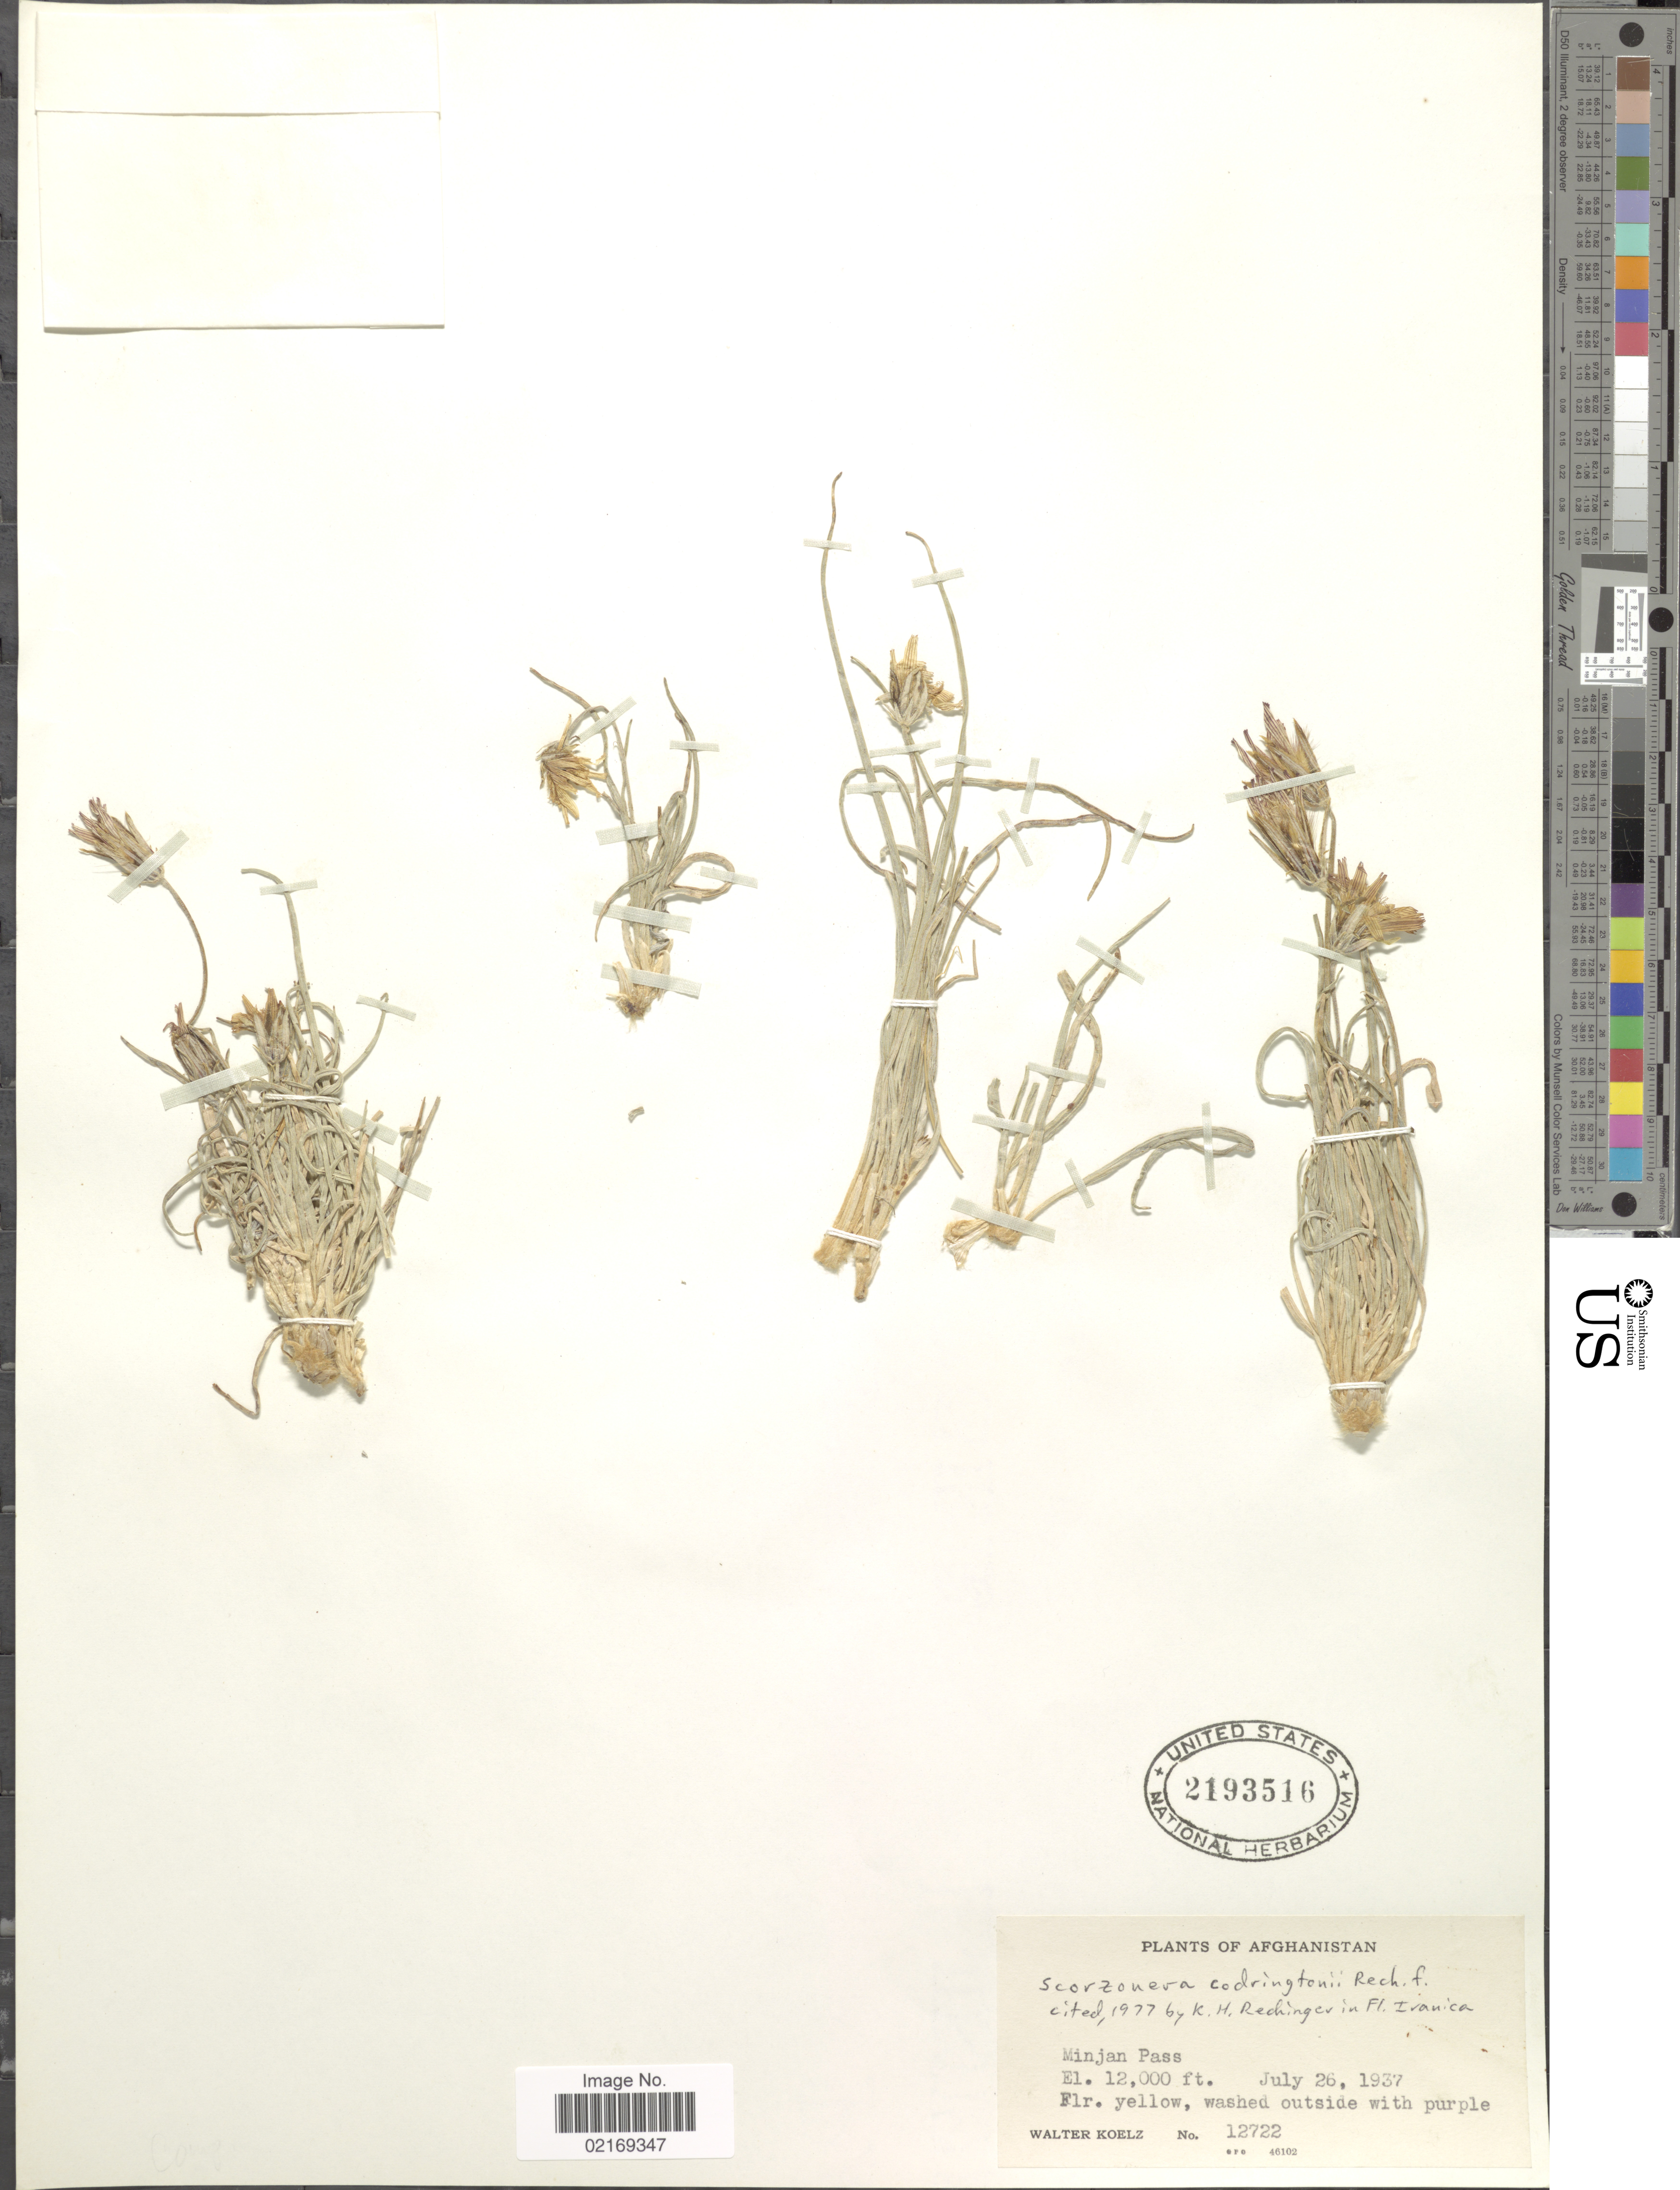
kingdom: Plantae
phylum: Tracheophyta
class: Magnoliopsida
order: Asterales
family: Asteraceae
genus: Scorzonera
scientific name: Scorzonera codringtonii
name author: Rech. f.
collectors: W. N. Koelz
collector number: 12722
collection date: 1937-07-26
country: Afghanistan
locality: Minjan Pass.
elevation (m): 3658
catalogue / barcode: US 2193516